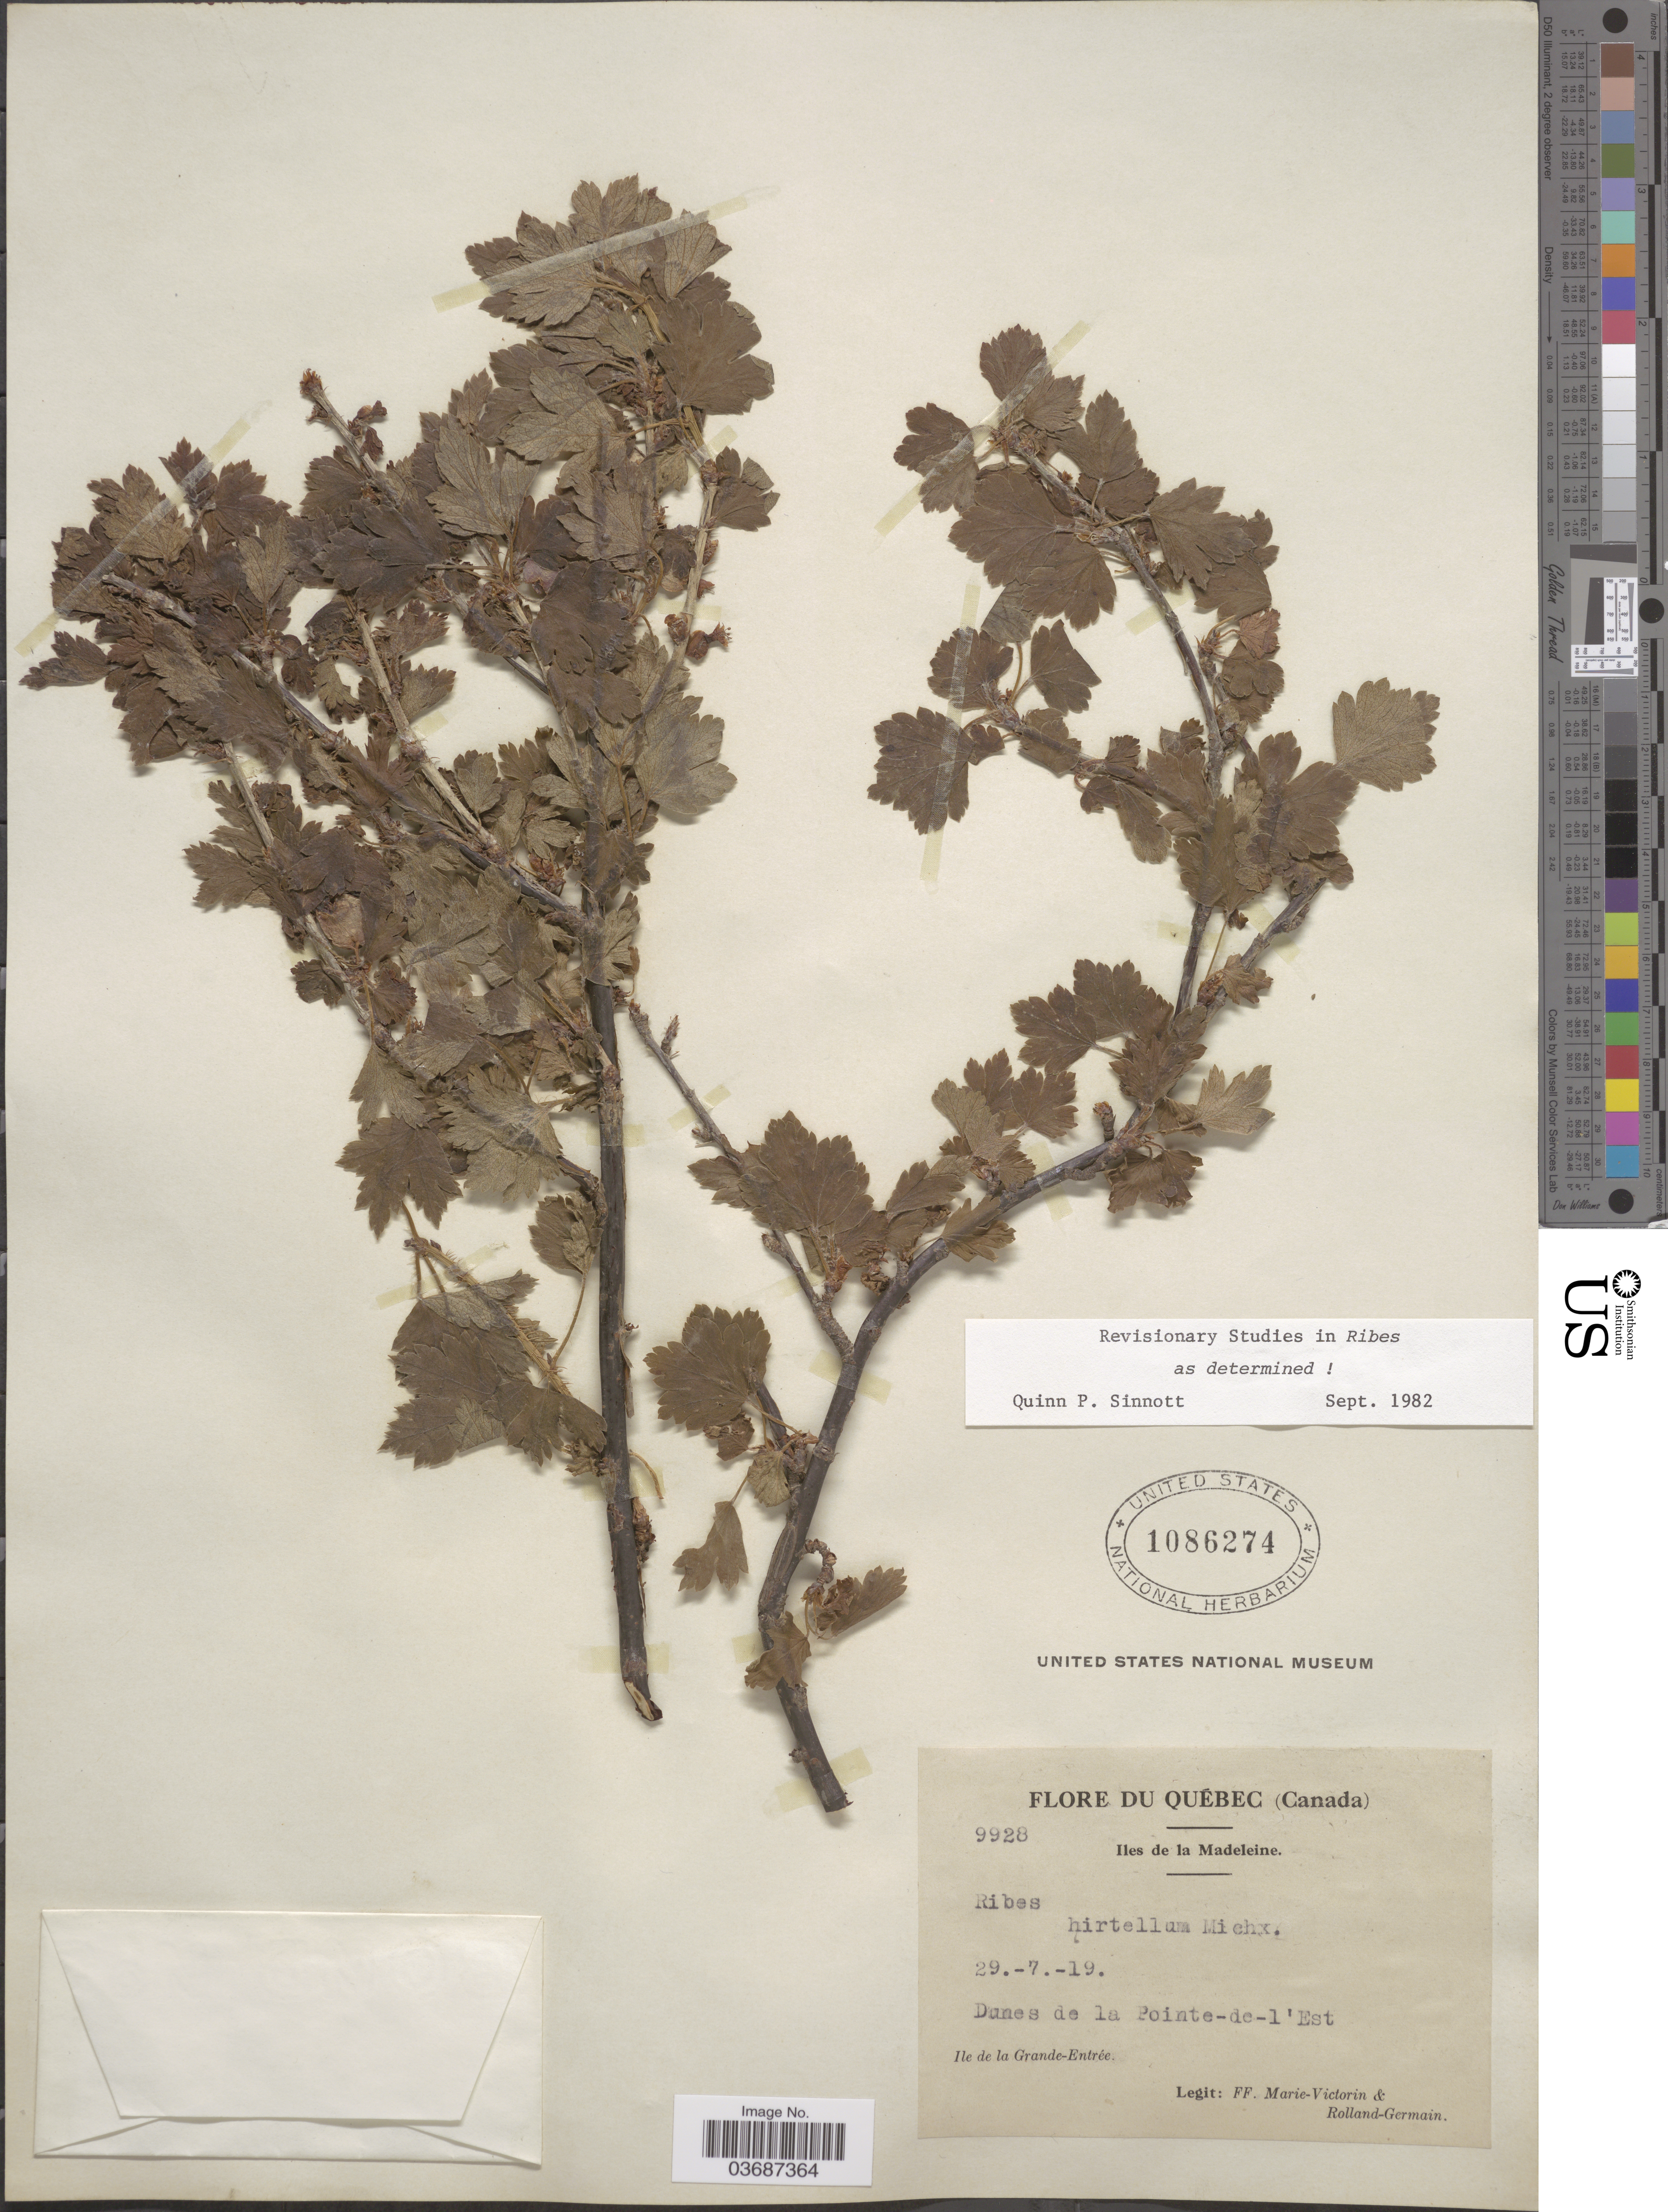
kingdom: Plantae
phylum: Tracheophyta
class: Magnoliopsida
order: Saxifragales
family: Grossulariaceae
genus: Ribes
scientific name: Ribes hirtellum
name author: Michx.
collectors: F. Marie-Victorin & Rolland-Germain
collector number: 9928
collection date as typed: Transcribed d/m/y: 29/7/19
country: Canada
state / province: Quebec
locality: Iles de la Madeleine. Dunes de la Pointe-de-l'Est. Ile de la Grande-Entrée.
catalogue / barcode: US 1086274